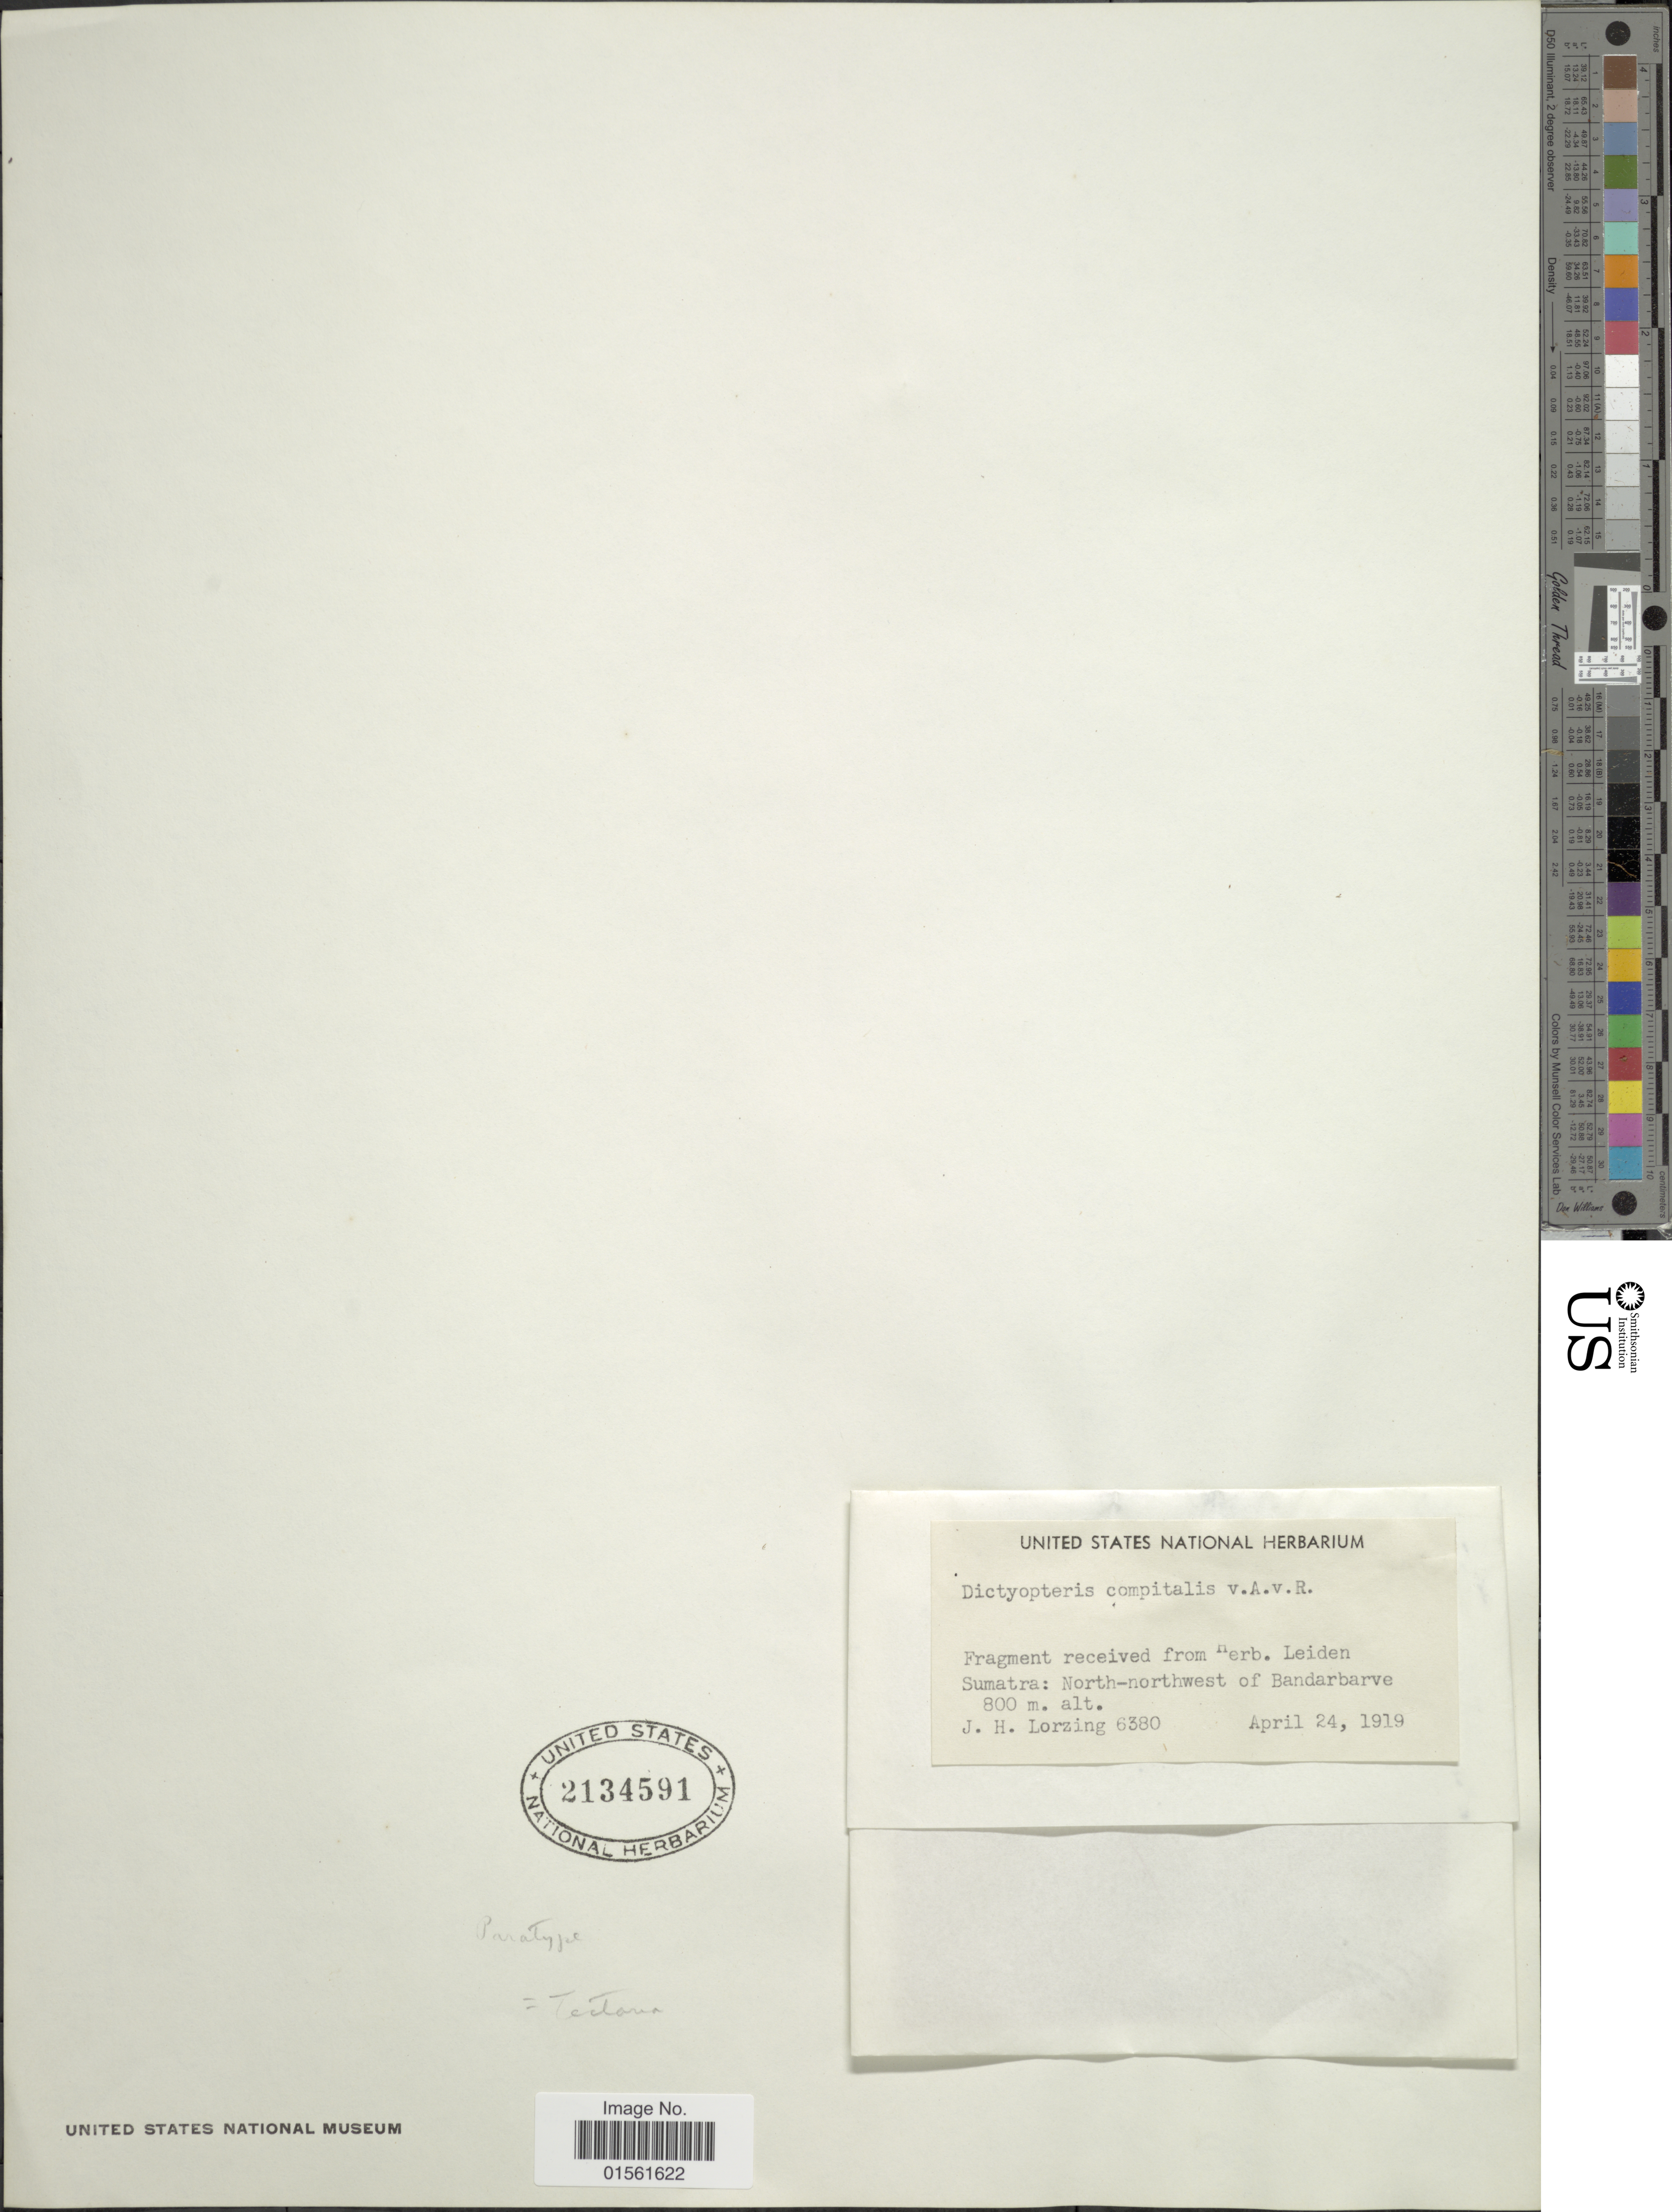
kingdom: Plantae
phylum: Tracheophyta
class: Polypodiopsida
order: Polypodiales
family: Dryopteridaceae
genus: Pleocnemia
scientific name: Pleocnemia hemiteliiformis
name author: (Racib.) Holttum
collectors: J. Lorzing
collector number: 6380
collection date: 1919-04-24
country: Indonesia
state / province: Sumatra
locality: Sumatra: North-northwest of Bandarbarve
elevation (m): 800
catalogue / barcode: US 2134591